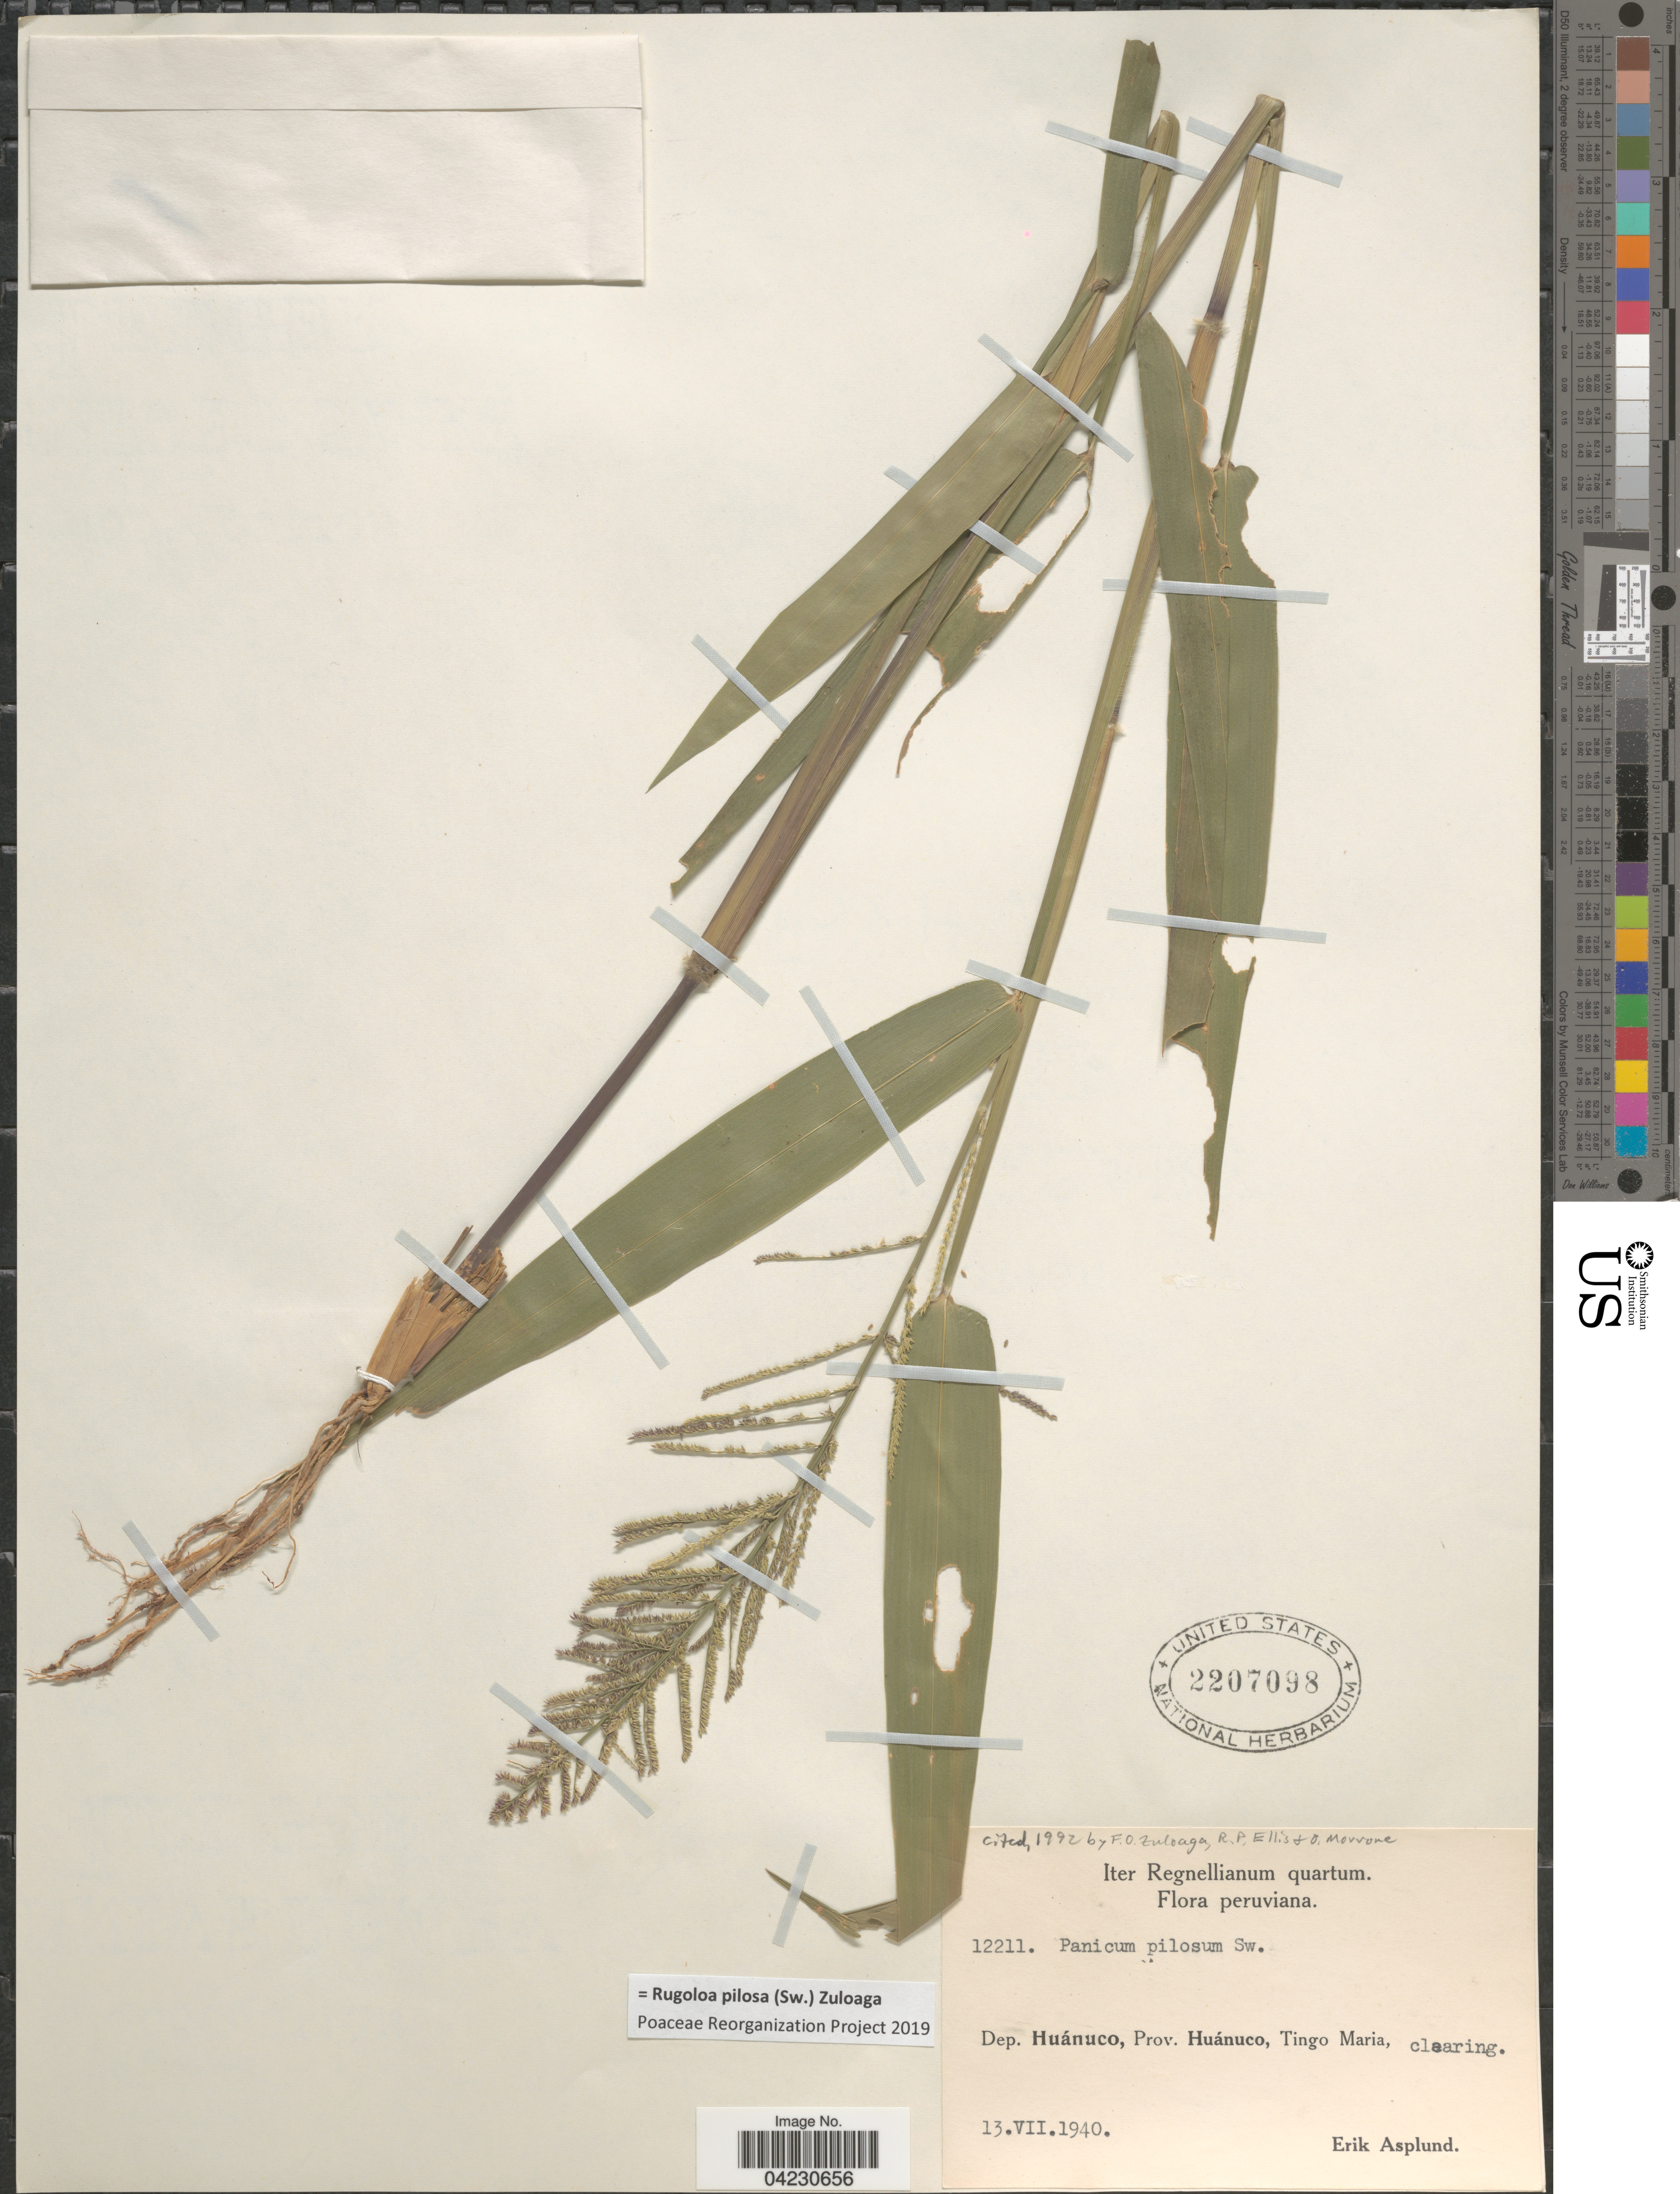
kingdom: Plantae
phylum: Tracheophyta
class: Liliopsida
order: Poales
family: Poaceae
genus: Rugoloa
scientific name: Rugoloa pilosa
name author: (Sw.) Zuloaga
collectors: E. Asplund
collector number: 12211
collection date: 1940-07-13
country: Peru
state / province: Huánuco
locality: Iter Regnellianum quartum. Peruviana. Dep. Huánuco, Tingo Maria.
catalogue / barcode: US 2207098